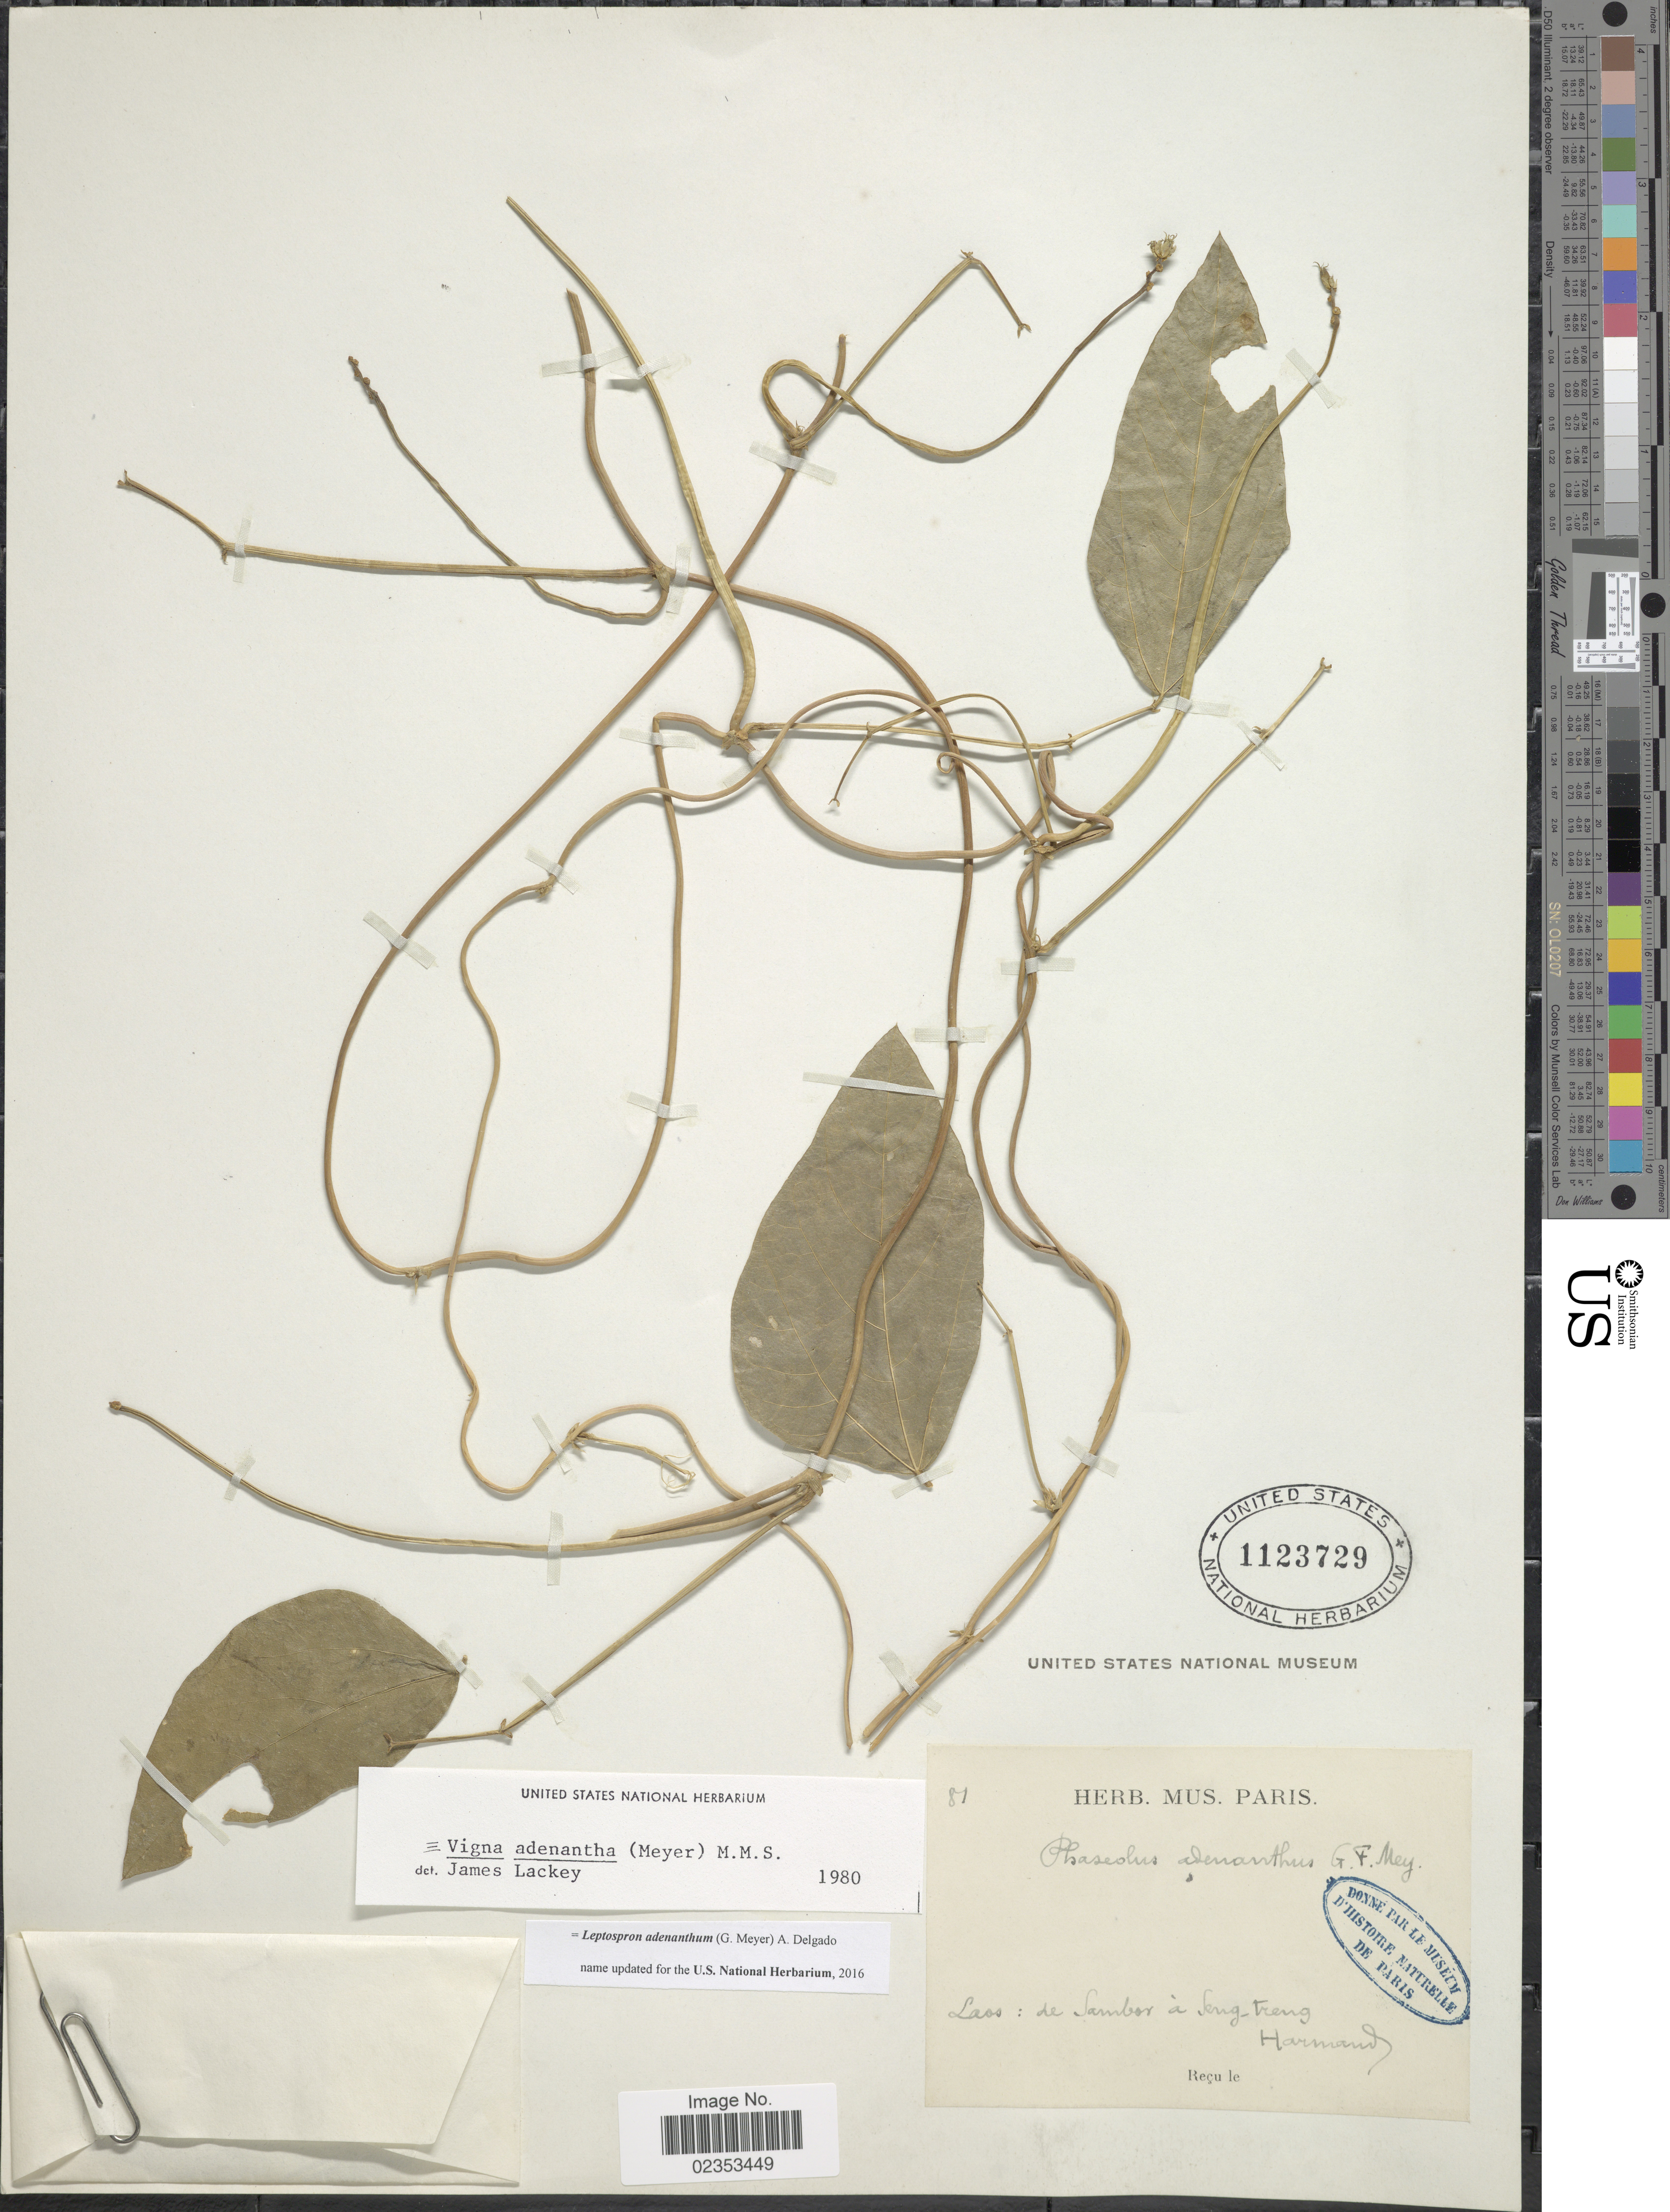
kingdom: Plantae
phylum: Tracheophyta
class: Magnoliopsida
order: Fabales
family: Fabaceae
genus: Leptospron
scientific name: Leptospron adenanthum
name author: (G. Mey.) A. Delgado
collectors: Harmand, --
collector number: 81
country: Laos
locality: De Sambor a Seng-Treng. [interpreted]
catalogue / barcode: US 1123729